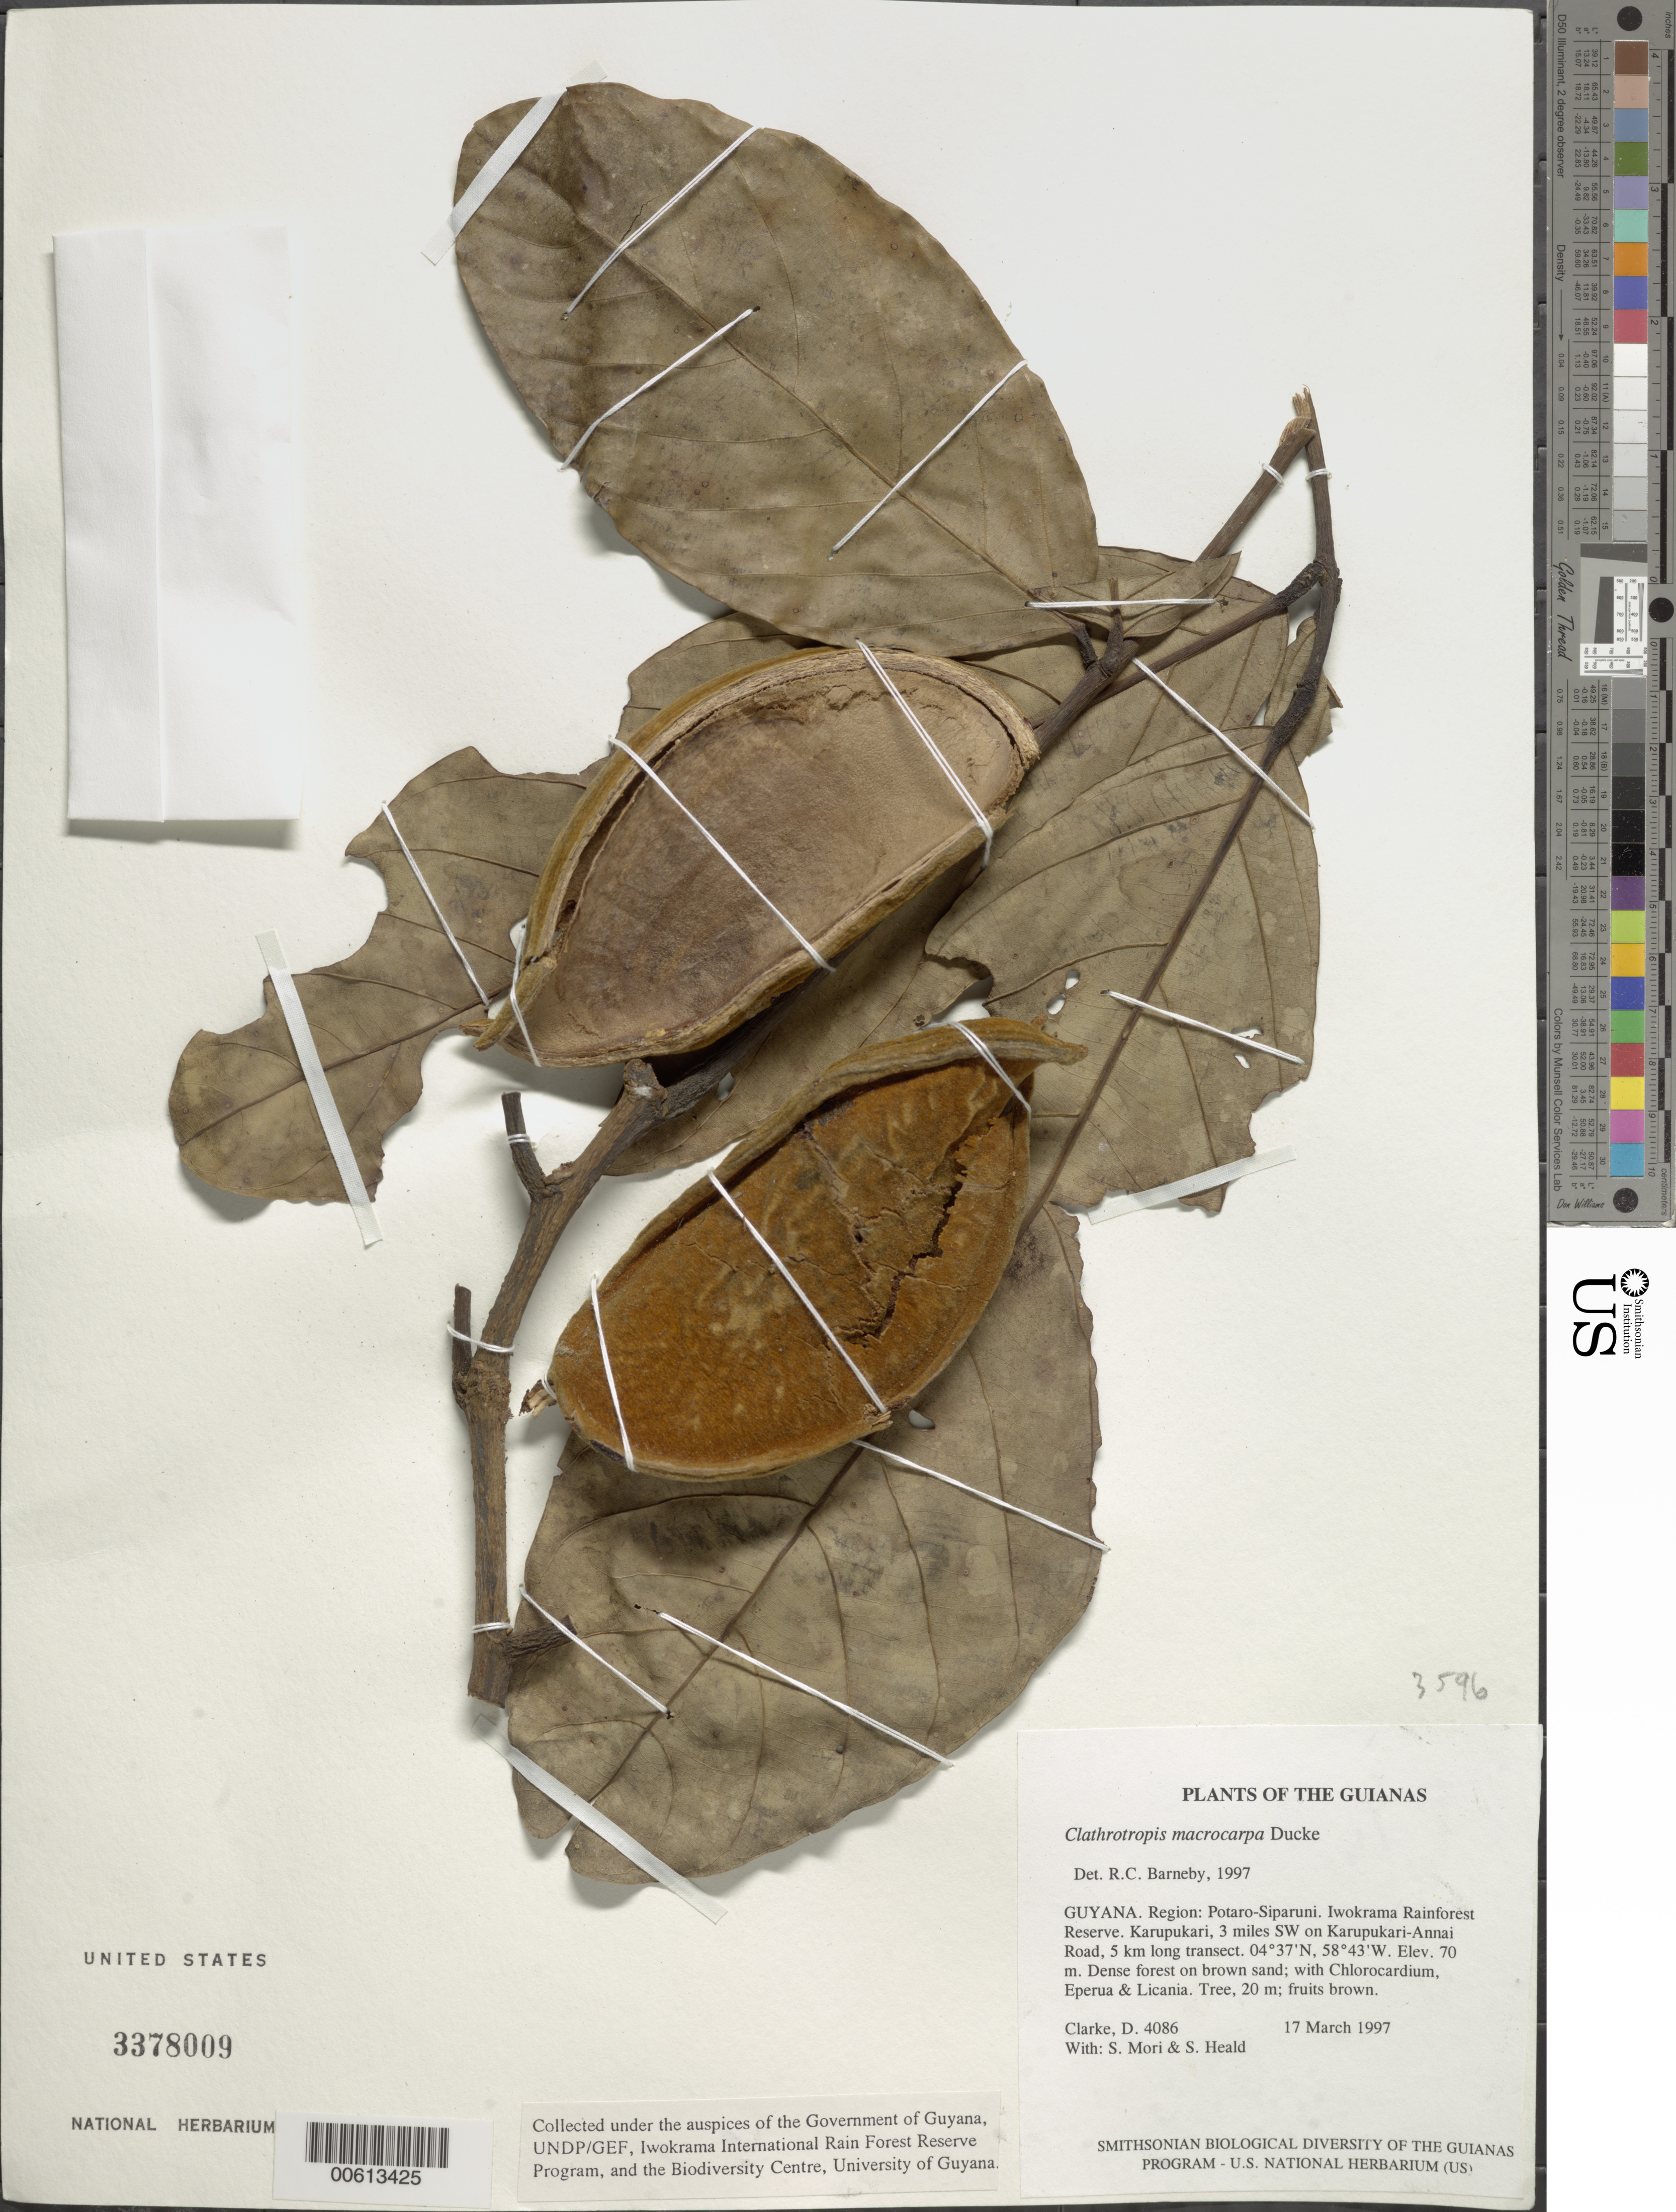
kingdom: Plantae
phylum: Tracheophyta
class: Magnoliopsida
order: Fabales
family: Fabaceae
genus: Clathrotropis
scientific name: Clathrotropis macrocarpa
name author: Ducke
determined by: Barneby, Rupert C., (NY)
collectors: H. D. Clarke, S. Mori & S. Heald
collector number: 4086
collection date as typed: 17 March 1997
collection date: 1997-03-17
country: Guyana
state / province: Potaro-Siparuni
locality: Iwokrama Rainforest Reserve. Karupukari, 3 miles SW on Karupukari-Annai Road, 5 km long transect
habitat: Dense forest on brown sand; with Chlorocardium, Eperua & Licania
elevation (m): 70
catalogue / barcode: US 3378009